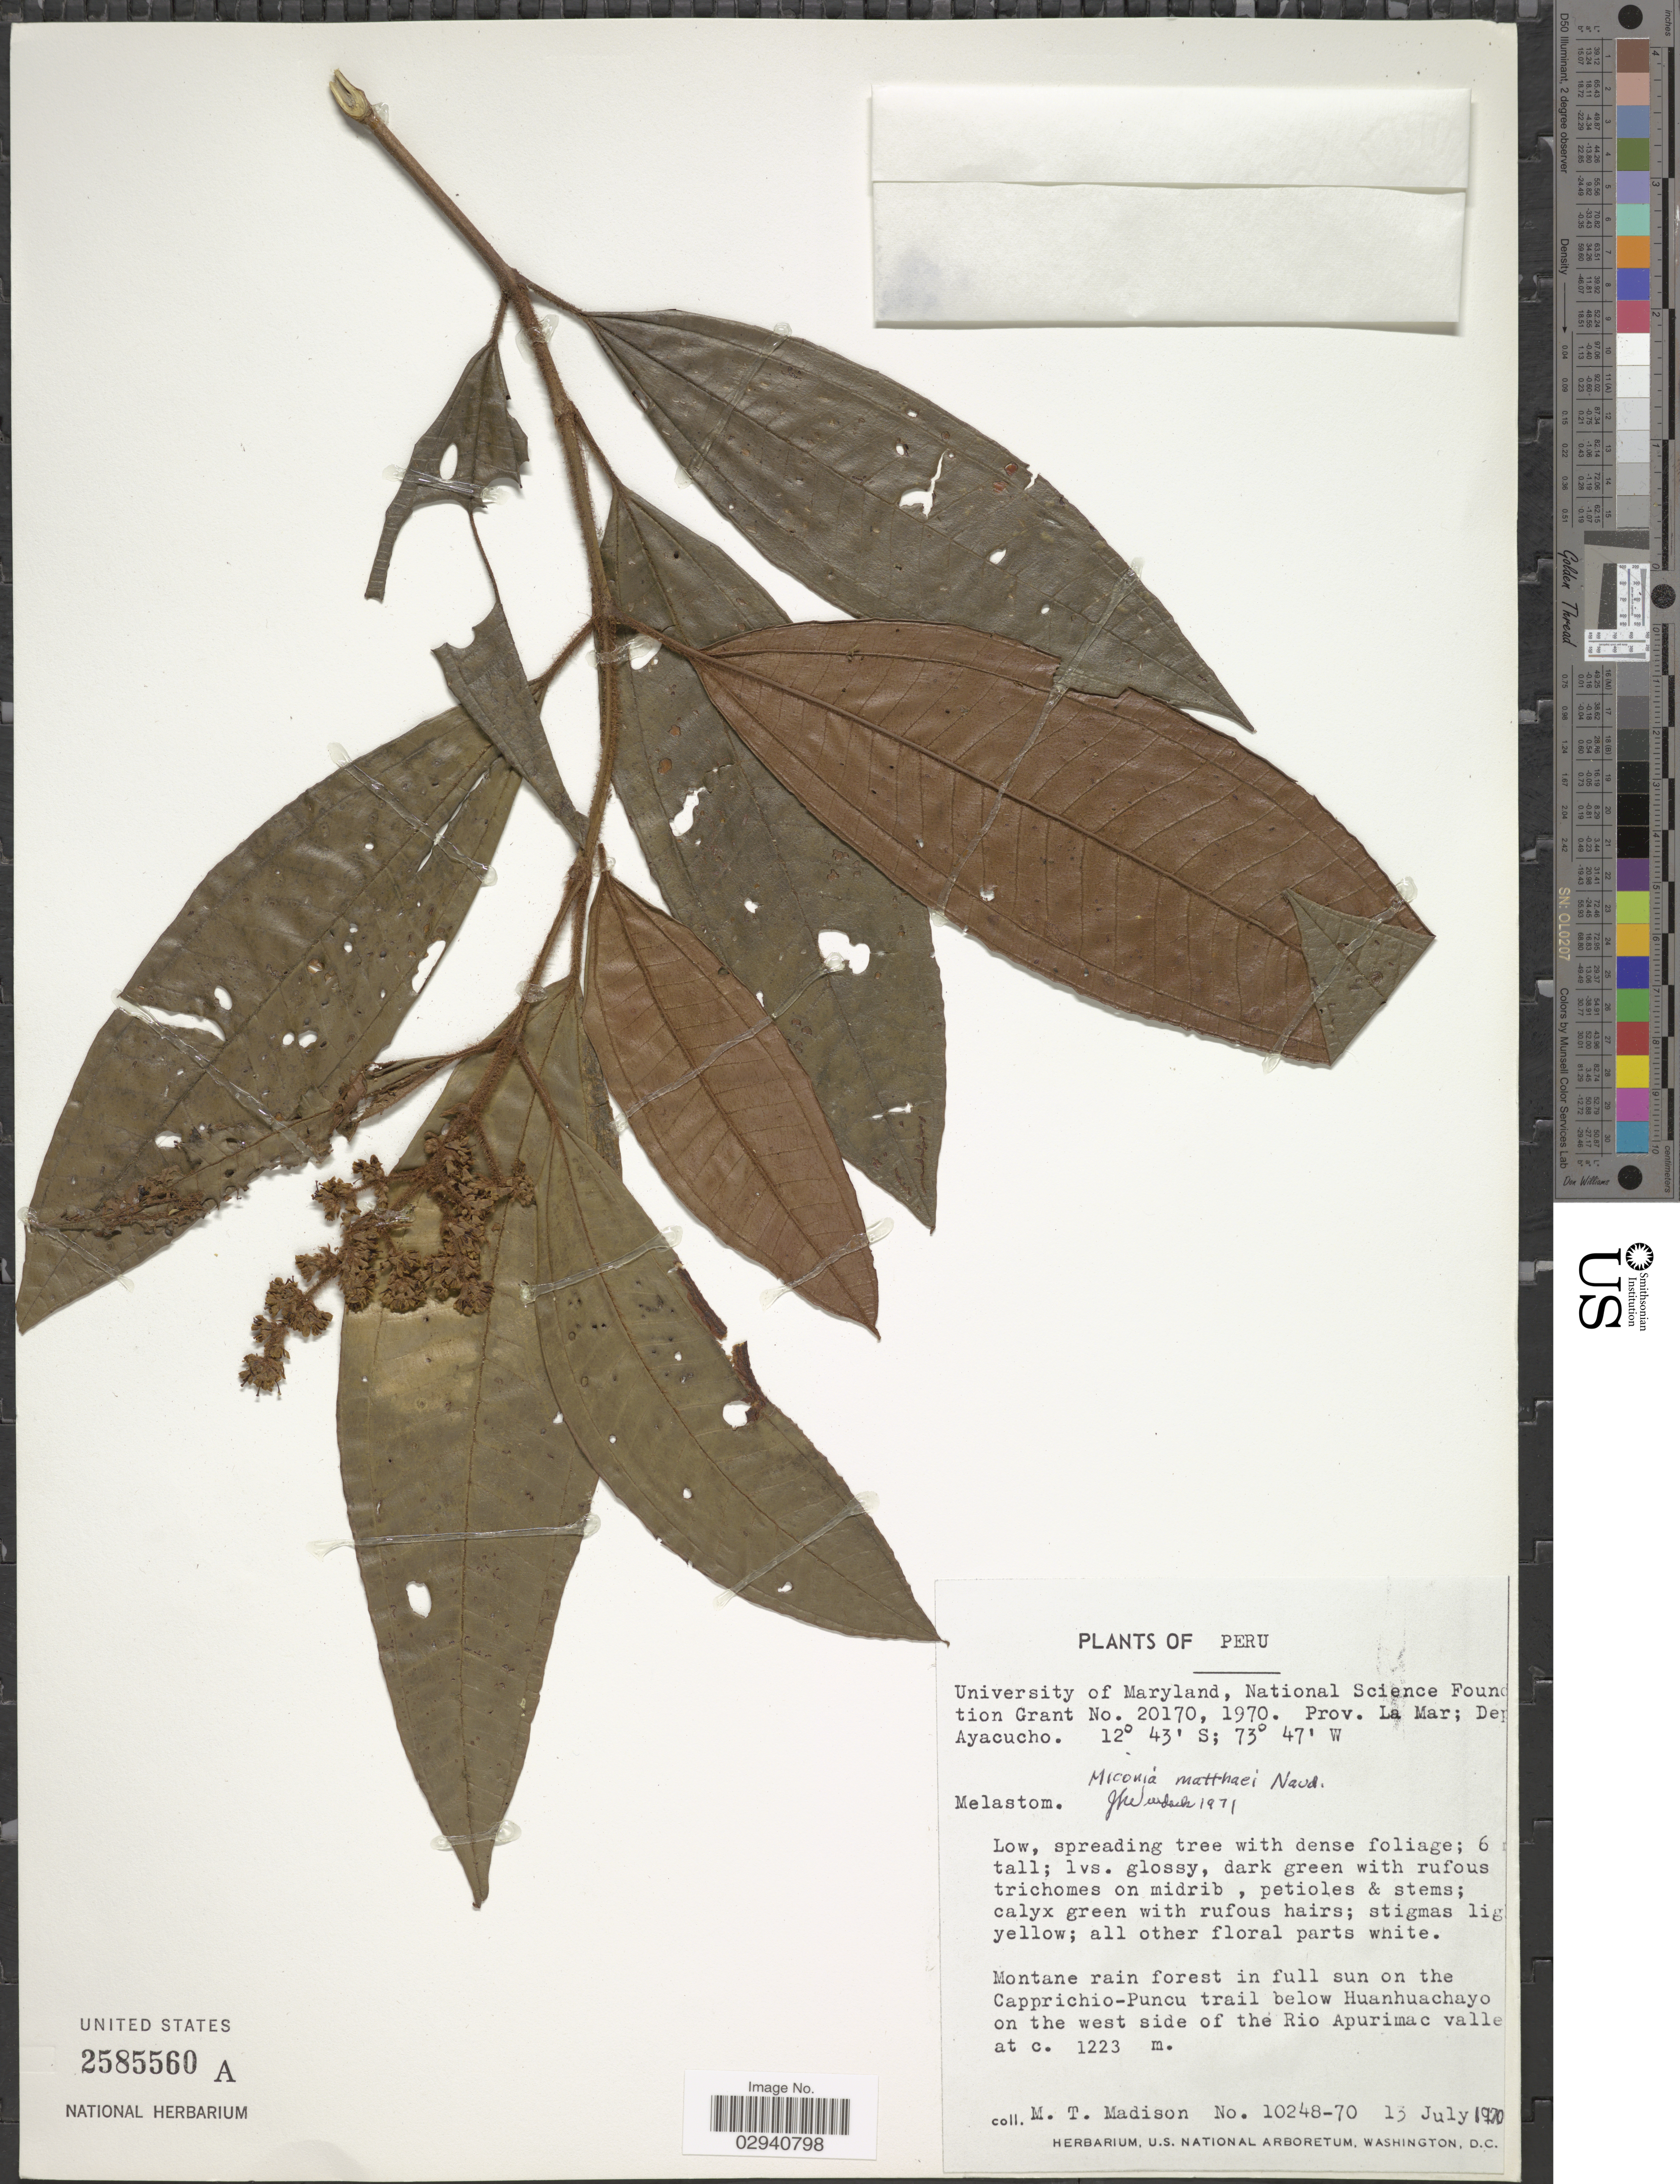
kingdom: Plantae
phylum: Tracheophyta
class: Magnoliopsida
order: Myrtales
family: Melastomataceae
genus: Miconia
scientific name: Miconia matthaei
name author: Naudin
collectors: M. T. Madison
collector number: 10248-70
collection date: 1970-07-13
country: Peru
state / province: Ayacucho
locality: Prov. La Mar; Dep. Ayacucho. On the Capprichio-Puncu trail below Huanhuachayo on the west side of the Rio Apurimac valle.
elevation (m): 1223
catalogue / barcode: US 2585560A